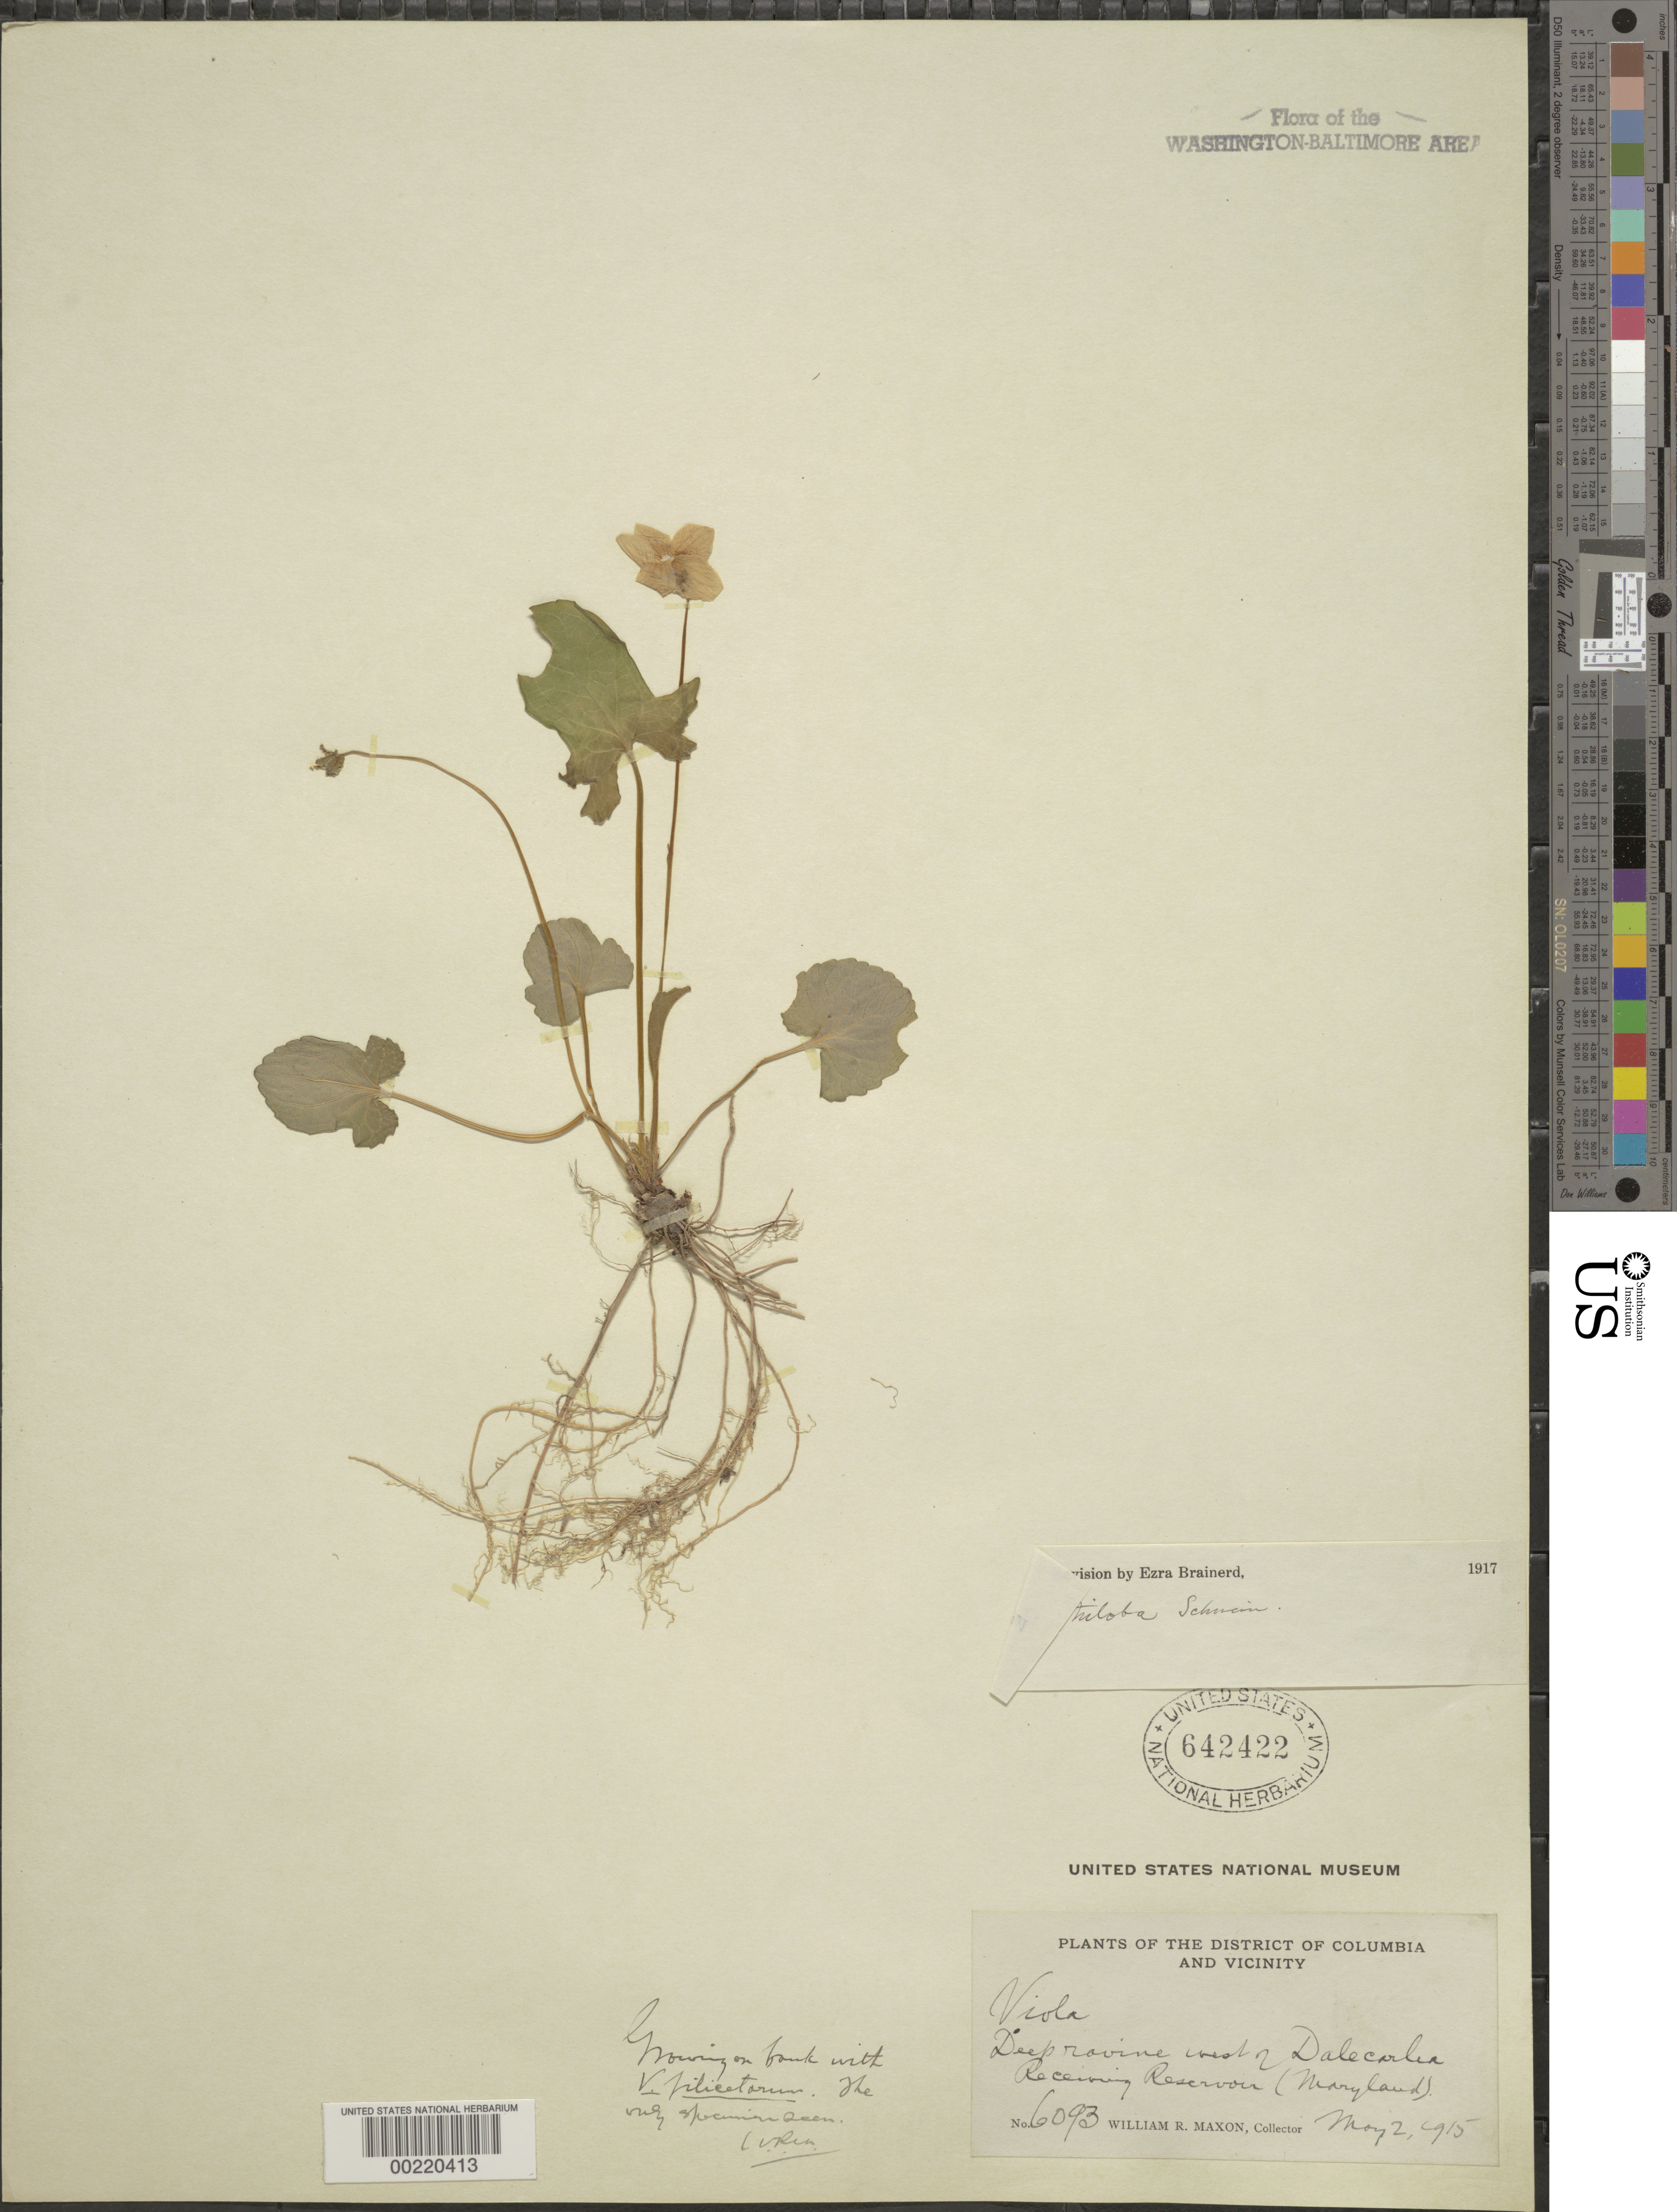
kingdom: Plantae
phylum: Tracheophyta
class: Magnoliopsida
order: Malpighiales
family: Violaceae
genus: Viola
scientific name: Viola palmata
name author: L.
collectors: W. R. Maxon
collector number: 6093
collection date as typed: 02 May 1915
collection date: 1915-05-02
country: United States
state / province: Maryland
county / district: Montgomery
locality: West of Dalecarlia Reservoir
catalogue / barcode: US 642422